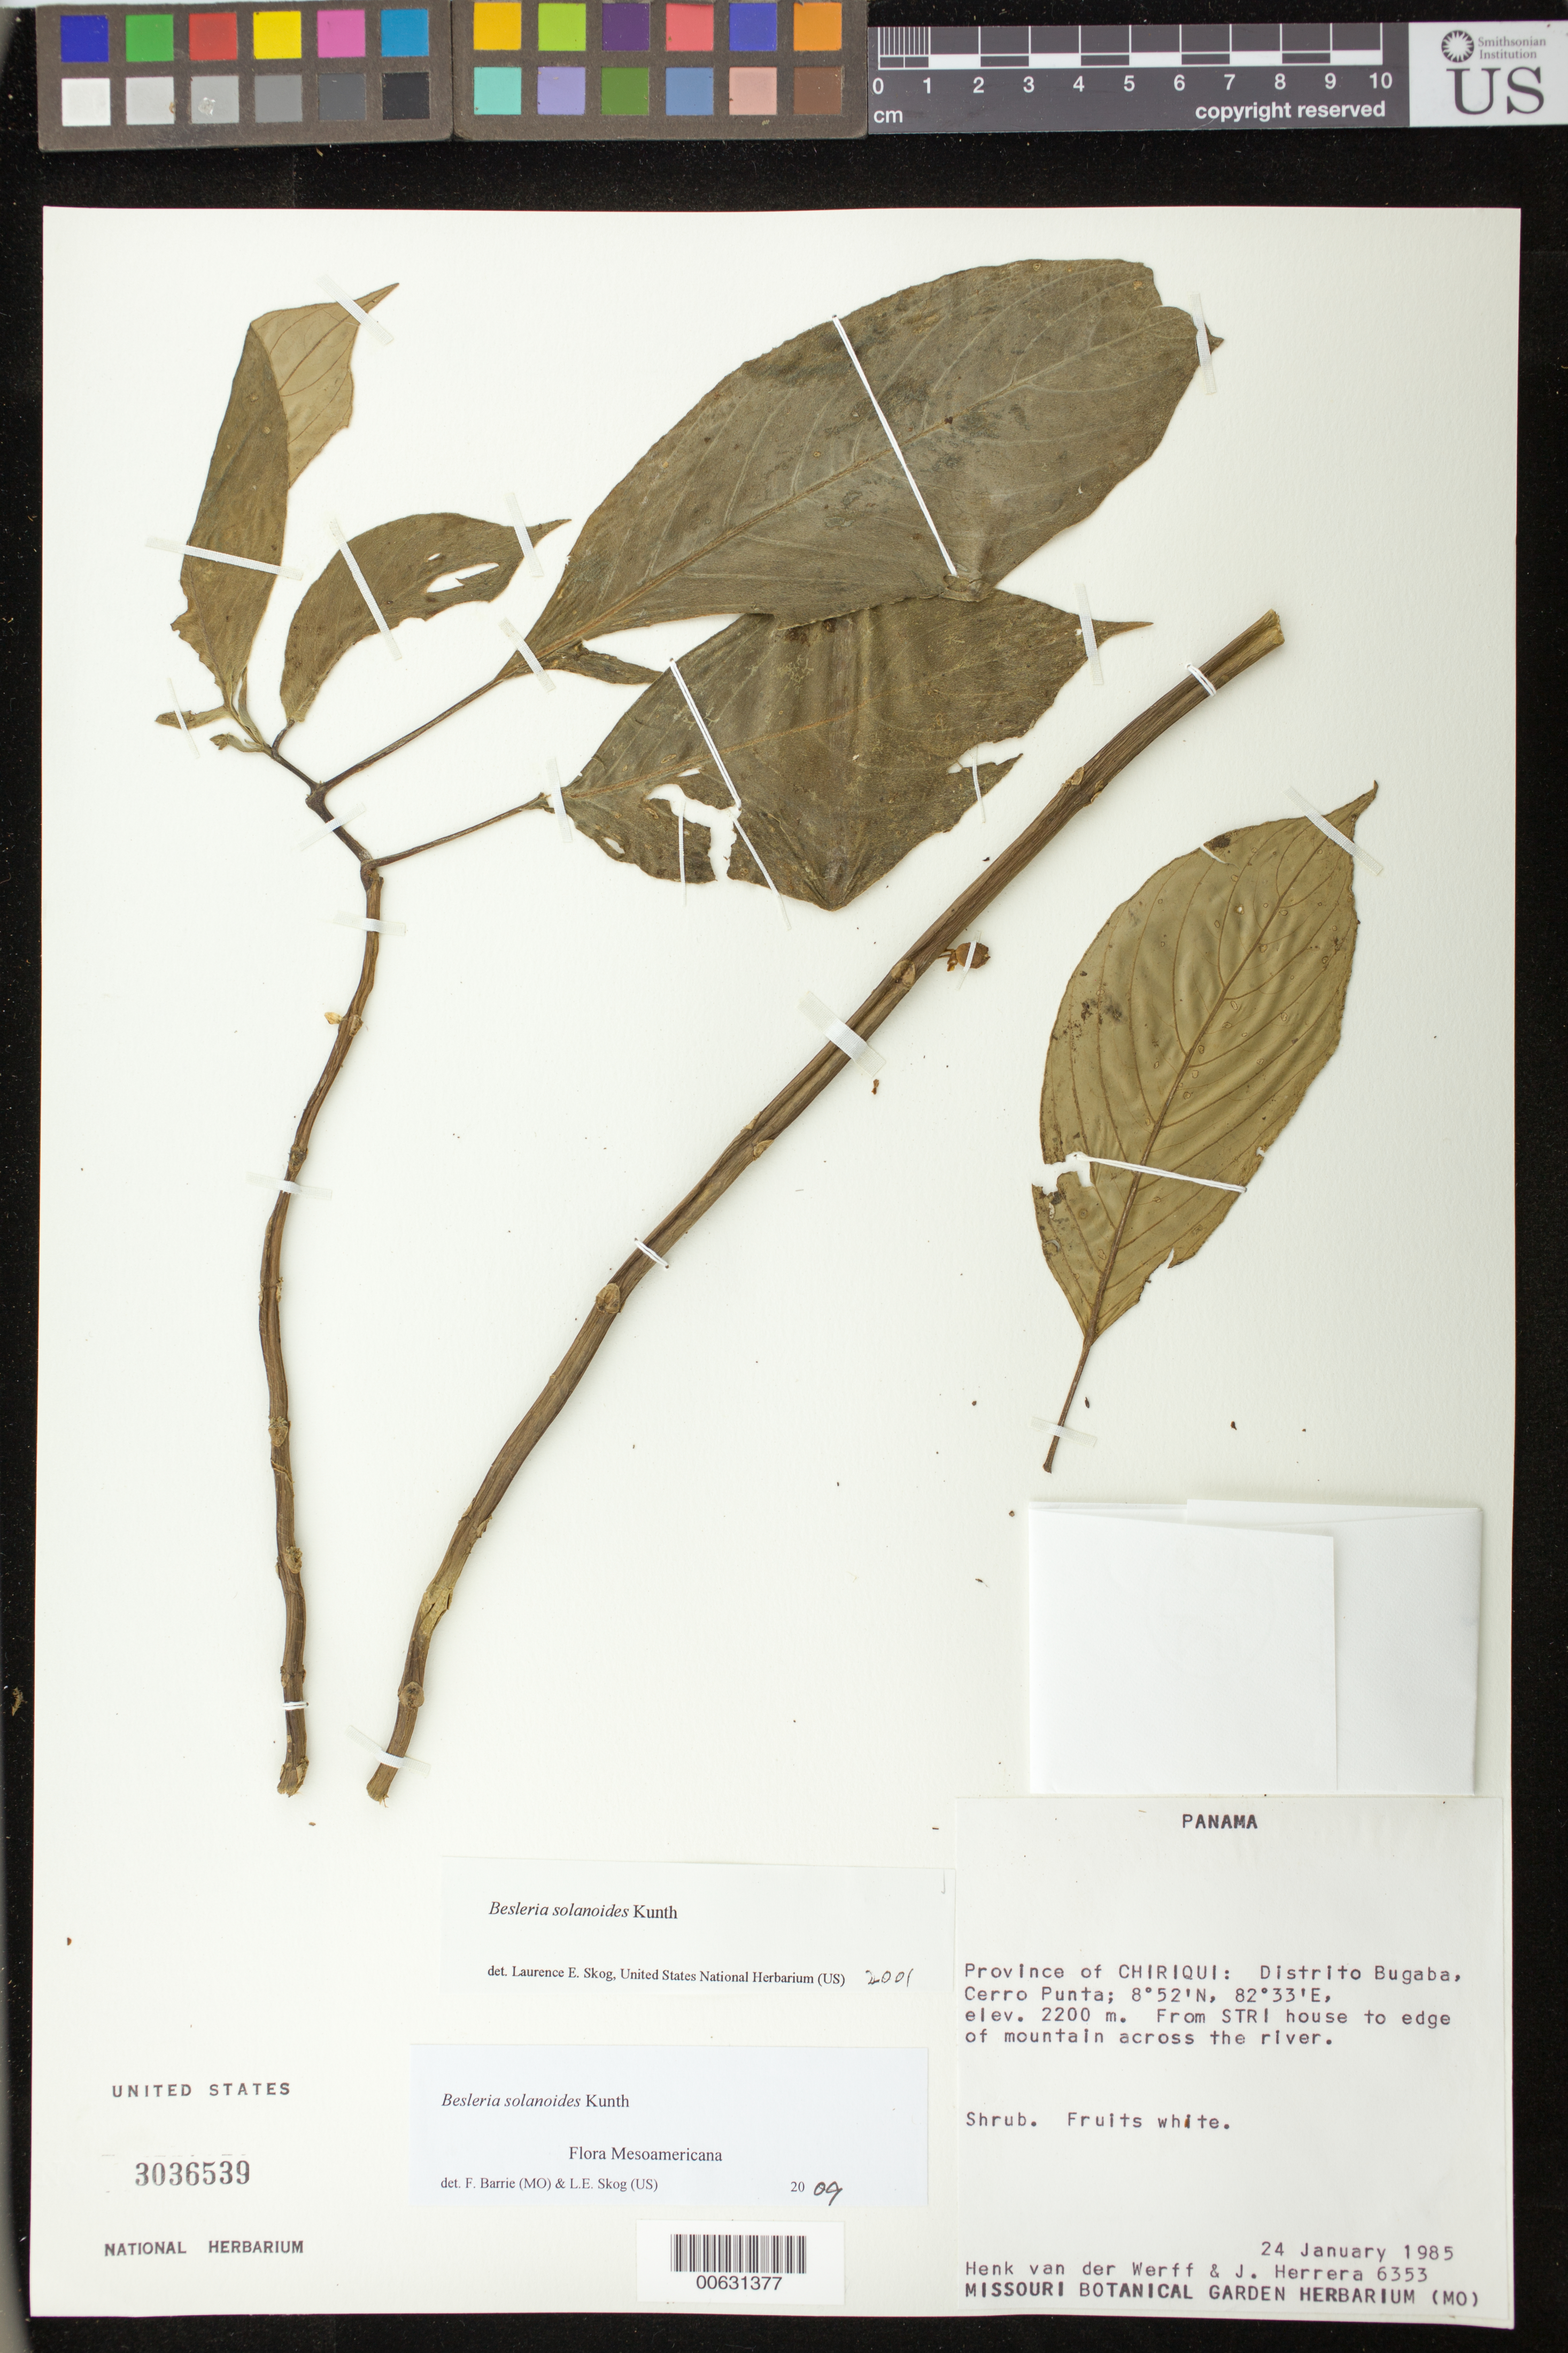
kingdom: Plantae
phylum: Tracheophyta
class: Magnoliopsida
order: Lamiales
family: Gesneriaceae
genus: Besleria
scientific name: Besleria solanoides var. solanoides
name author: Kunth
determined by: Skog, Laurence E.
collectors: H. van der Werff & J. Herrera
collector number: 6353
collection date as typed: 25 Jan 1984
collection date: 1984-01-25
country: Panama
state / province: Chiriquí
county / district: Bugaba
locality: Distrito Bugaba, Cerro Punta; from STRI house to edge of mountain across the river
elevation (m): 2200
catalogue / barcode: US 3036539